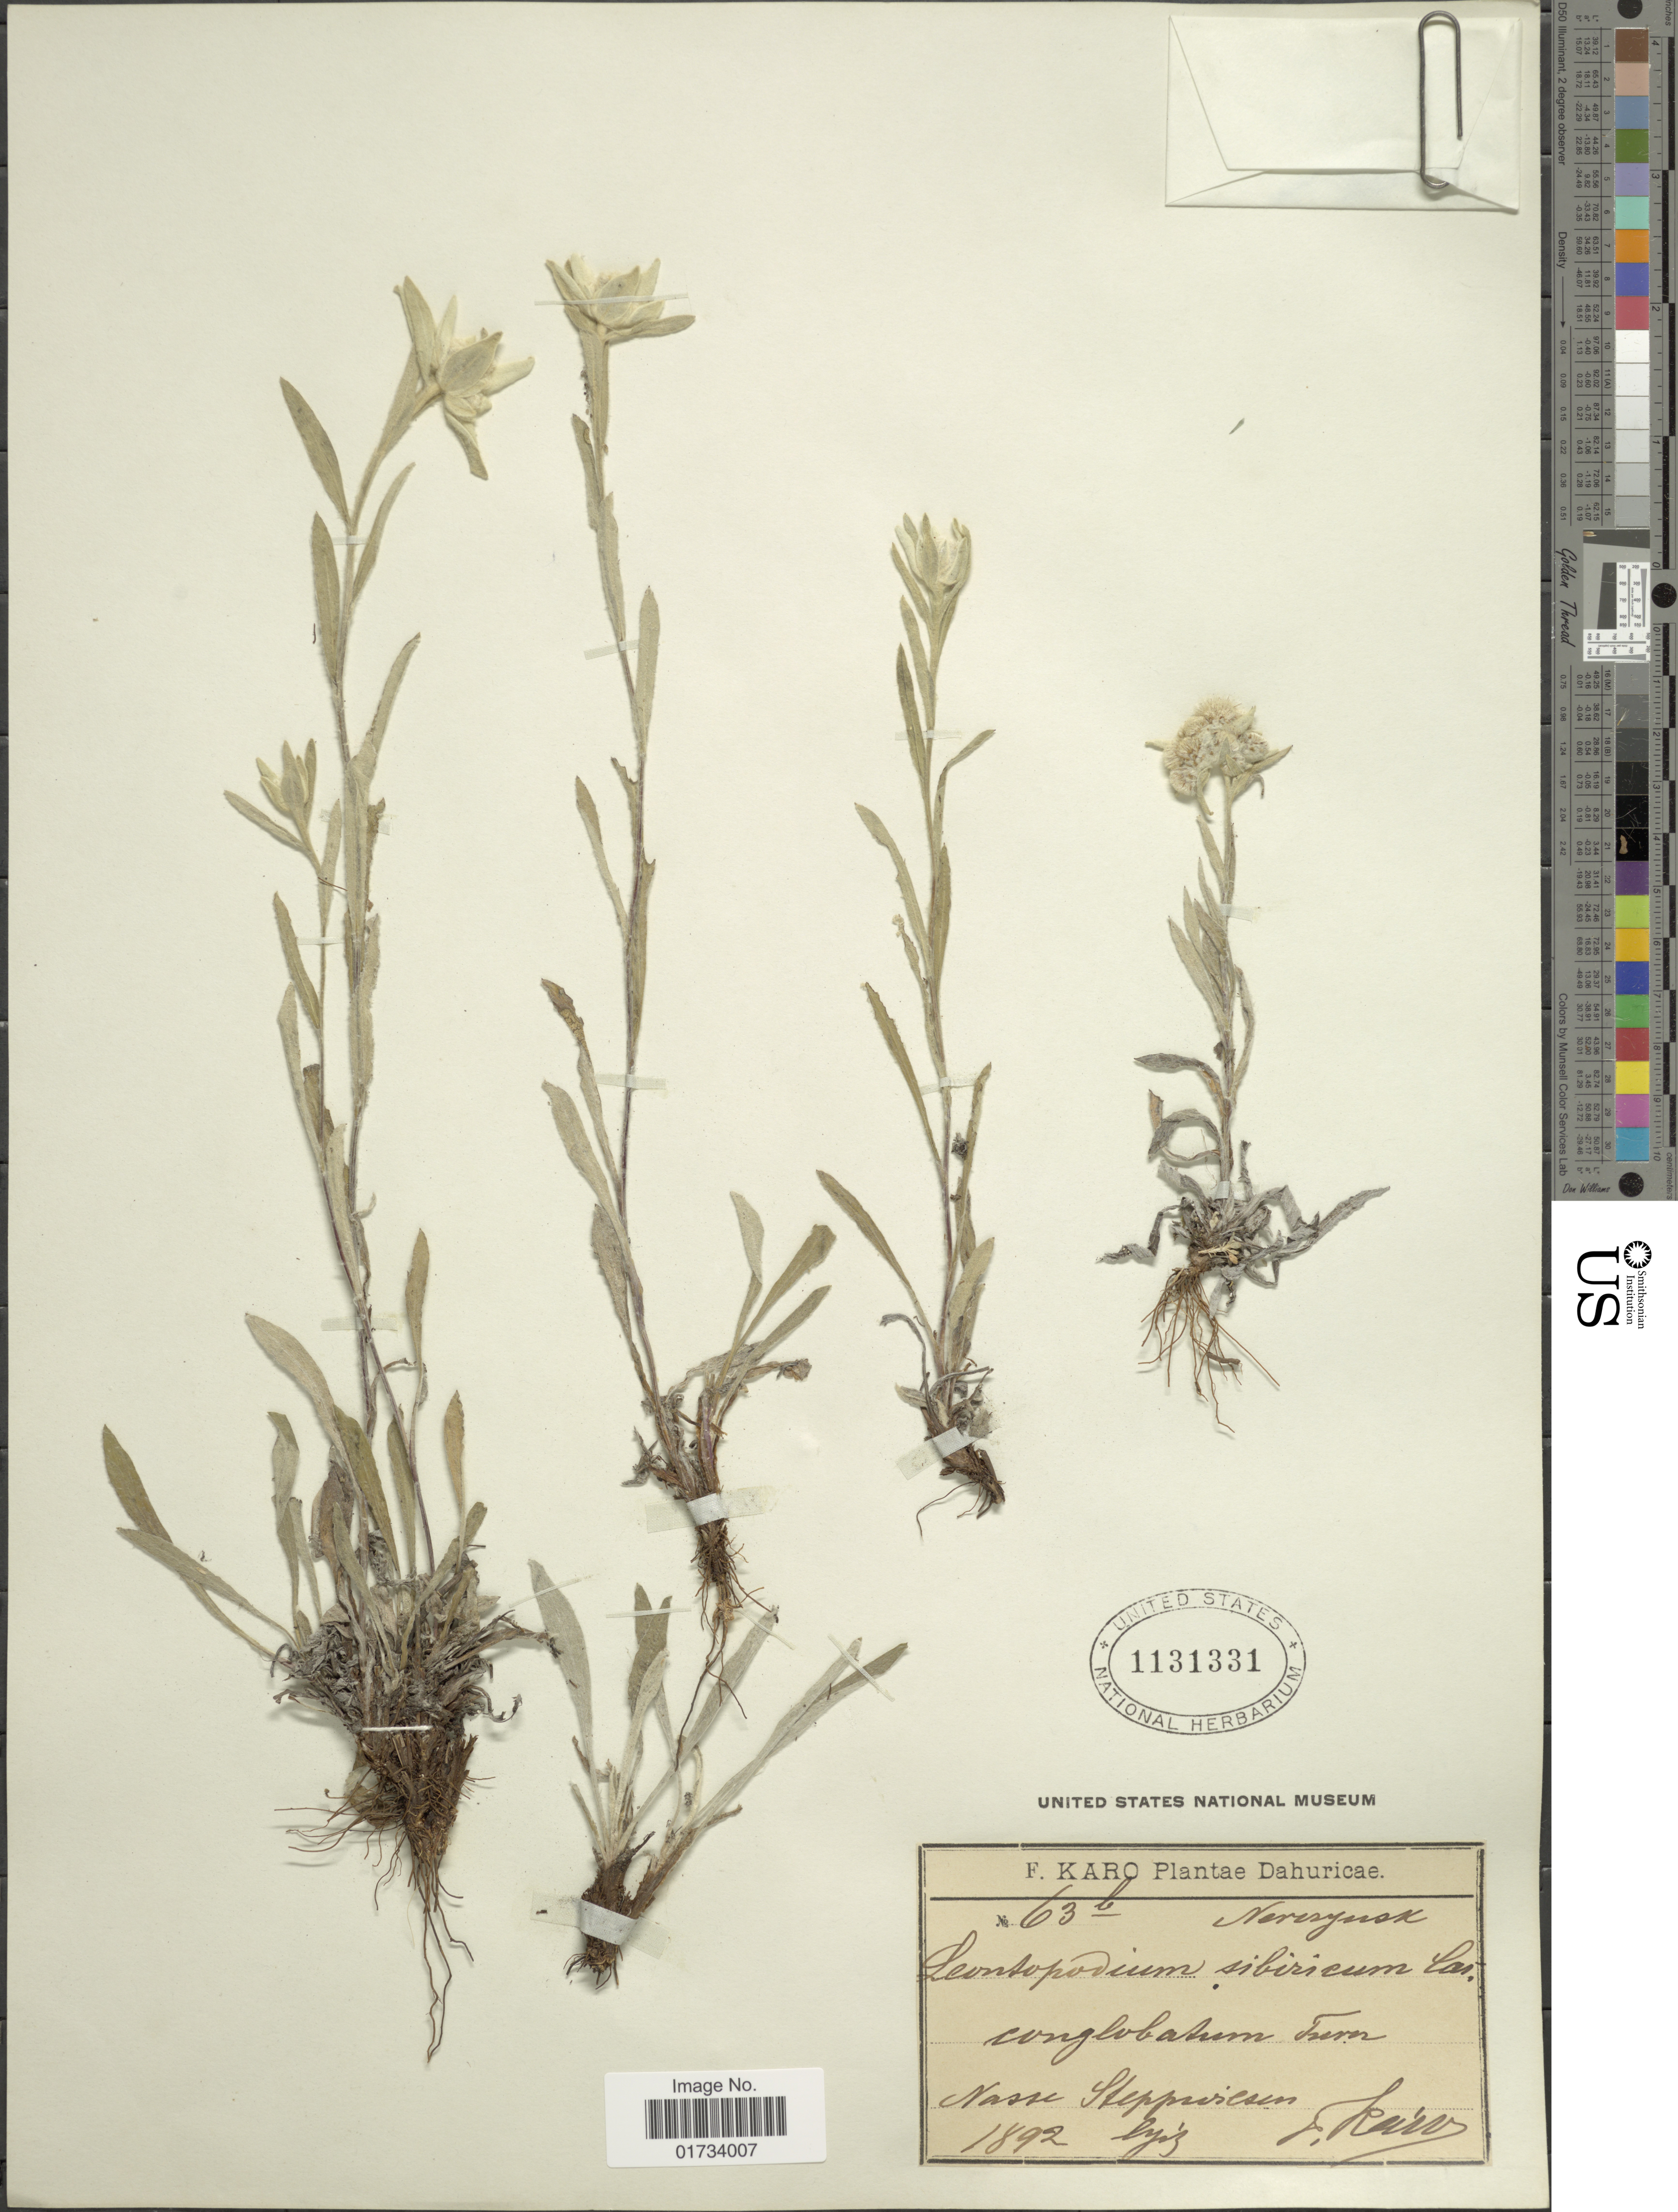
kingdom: Plantae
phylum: Tracheophyta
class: Magnoliopsida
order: Asterales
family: Asteraceae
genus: Leontopodium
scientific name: Leontopodium sibricum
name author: Cass.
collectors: F. Karo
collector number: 63b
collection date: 1892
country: Russian Federation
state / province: Zabaykalsky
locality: Plantae Dahuricae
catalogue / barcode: US 1131331